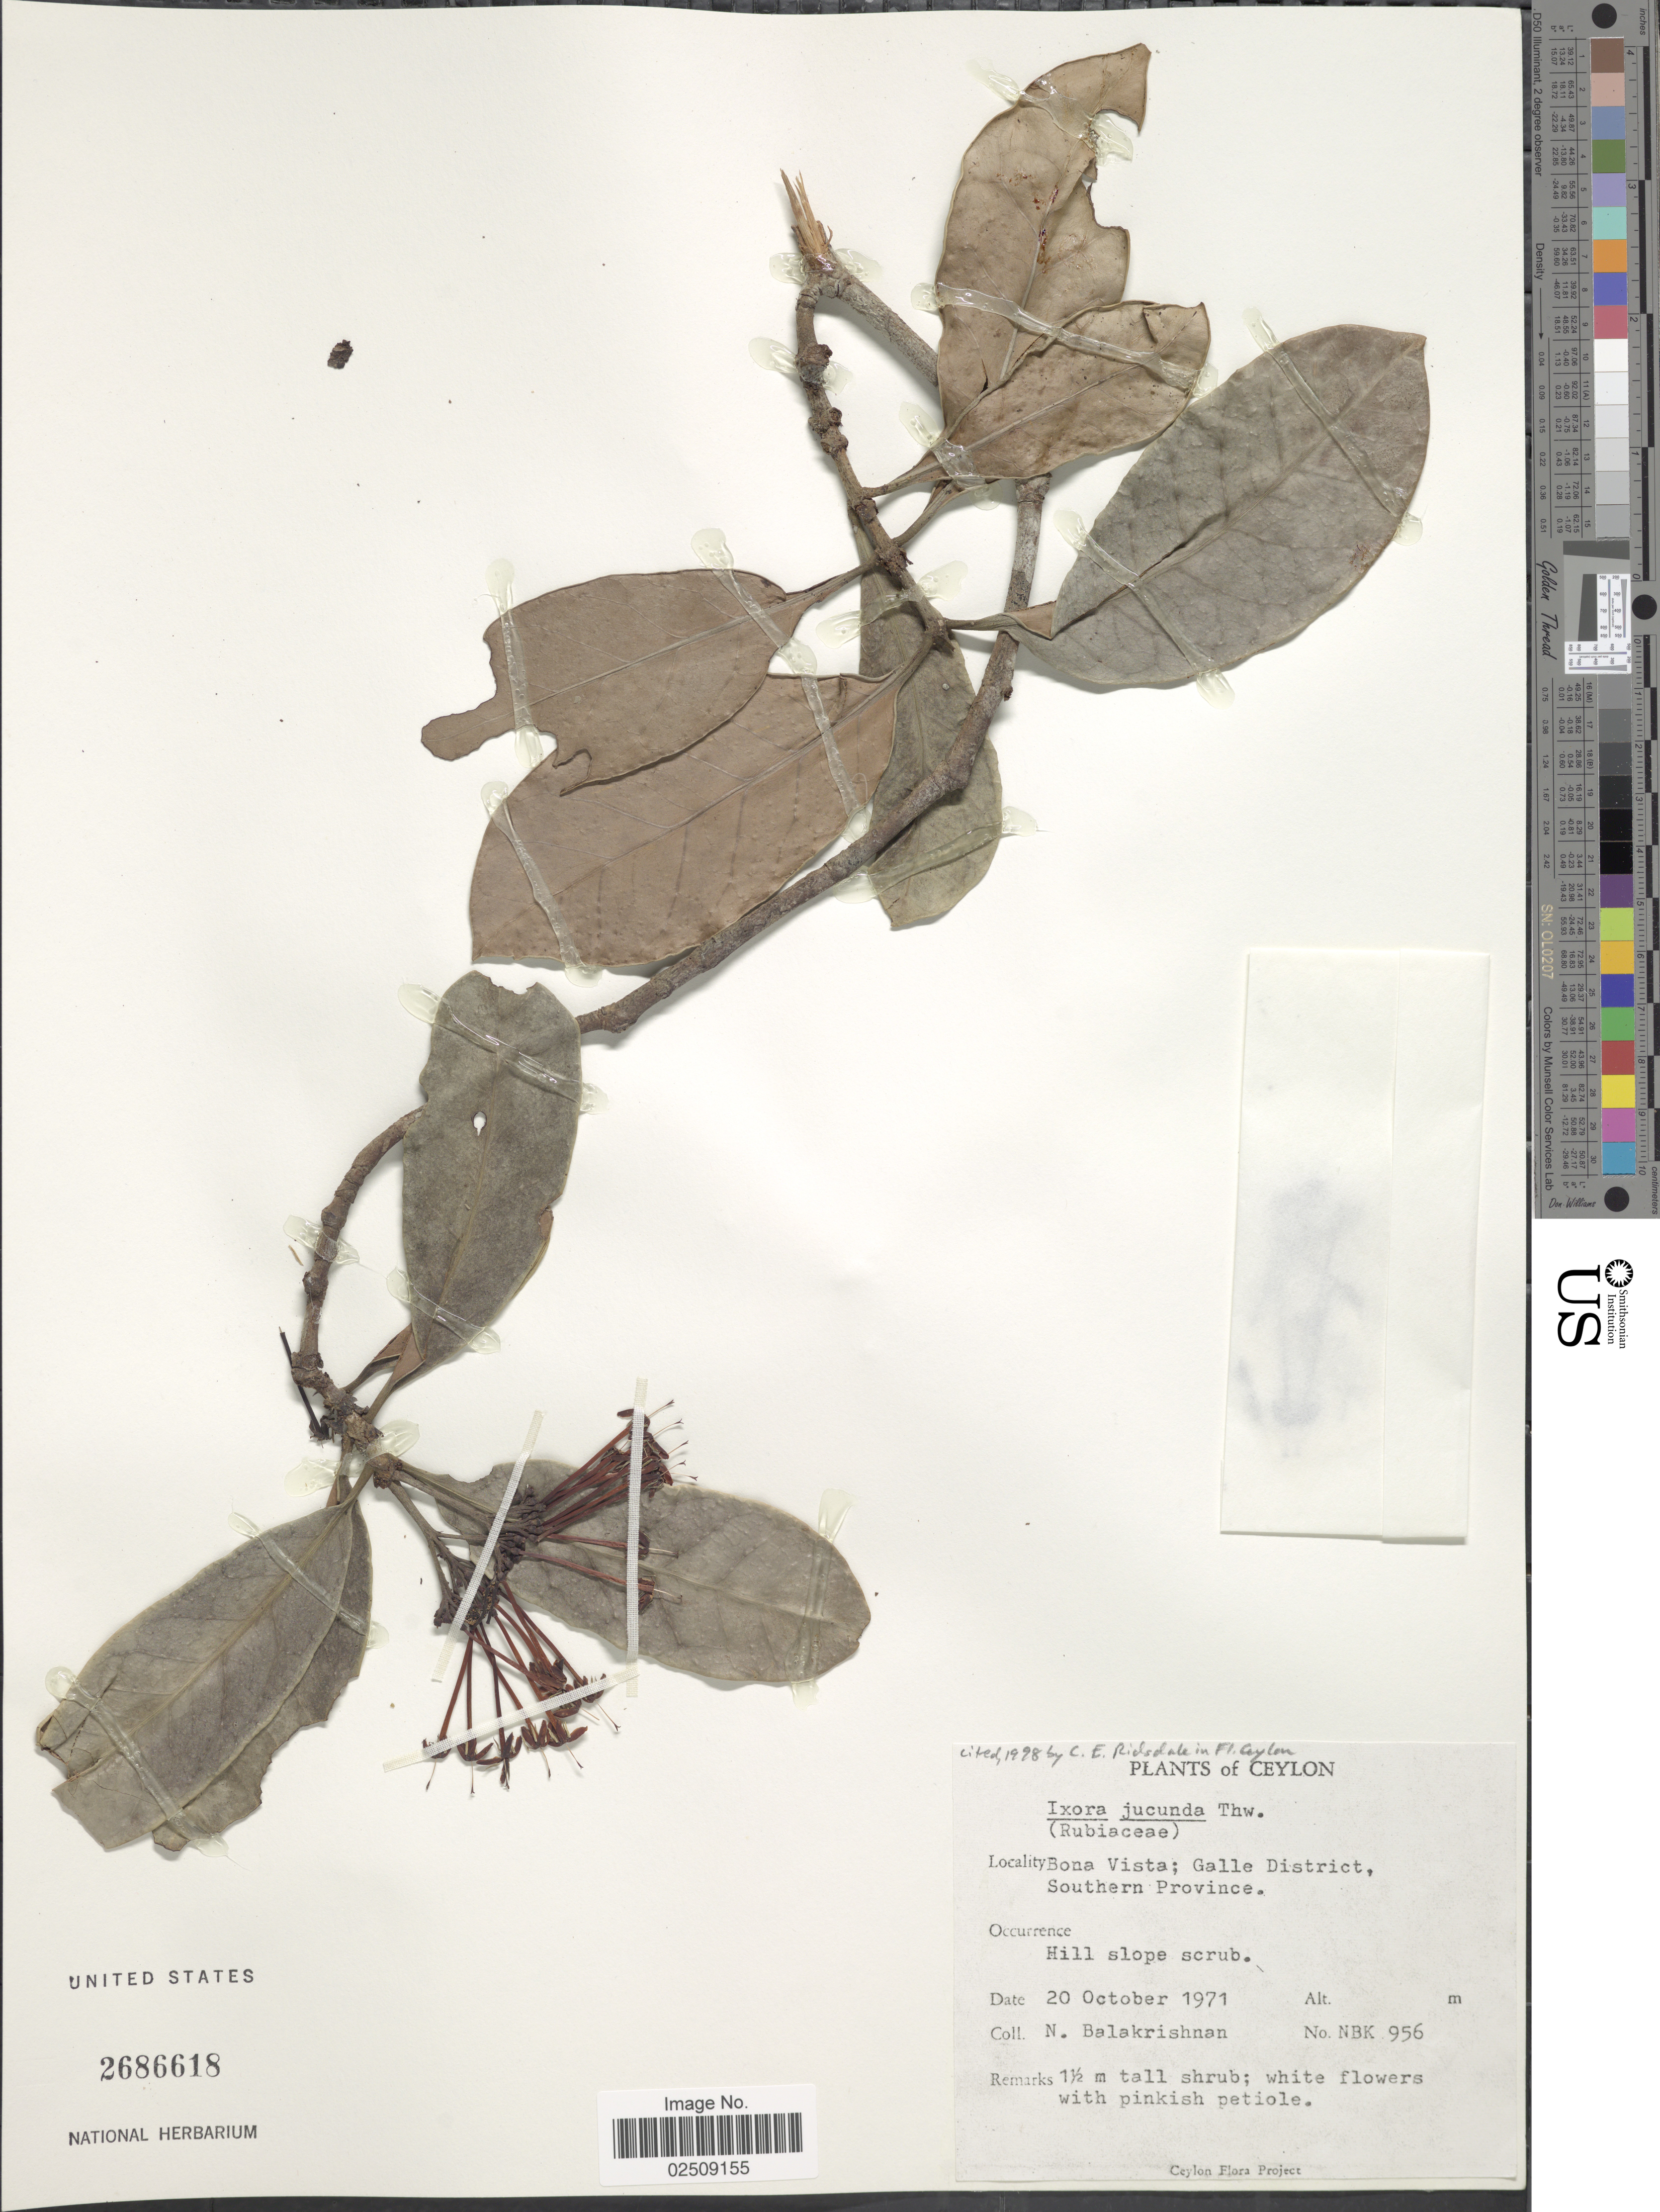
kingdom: Plantae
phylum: Tracheophyta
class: Magnoliopsida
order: Gentianales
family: Rubiaceae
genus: Ixora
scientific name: Ixora jucunda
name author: Thwaites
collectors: N. Balakrishnan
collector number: NBK956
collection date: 1971-10-20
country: Sri Lanka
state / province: Southern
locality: Ceylon. Bona Vista; Galle District, Southern Province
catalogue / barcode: US 2686618